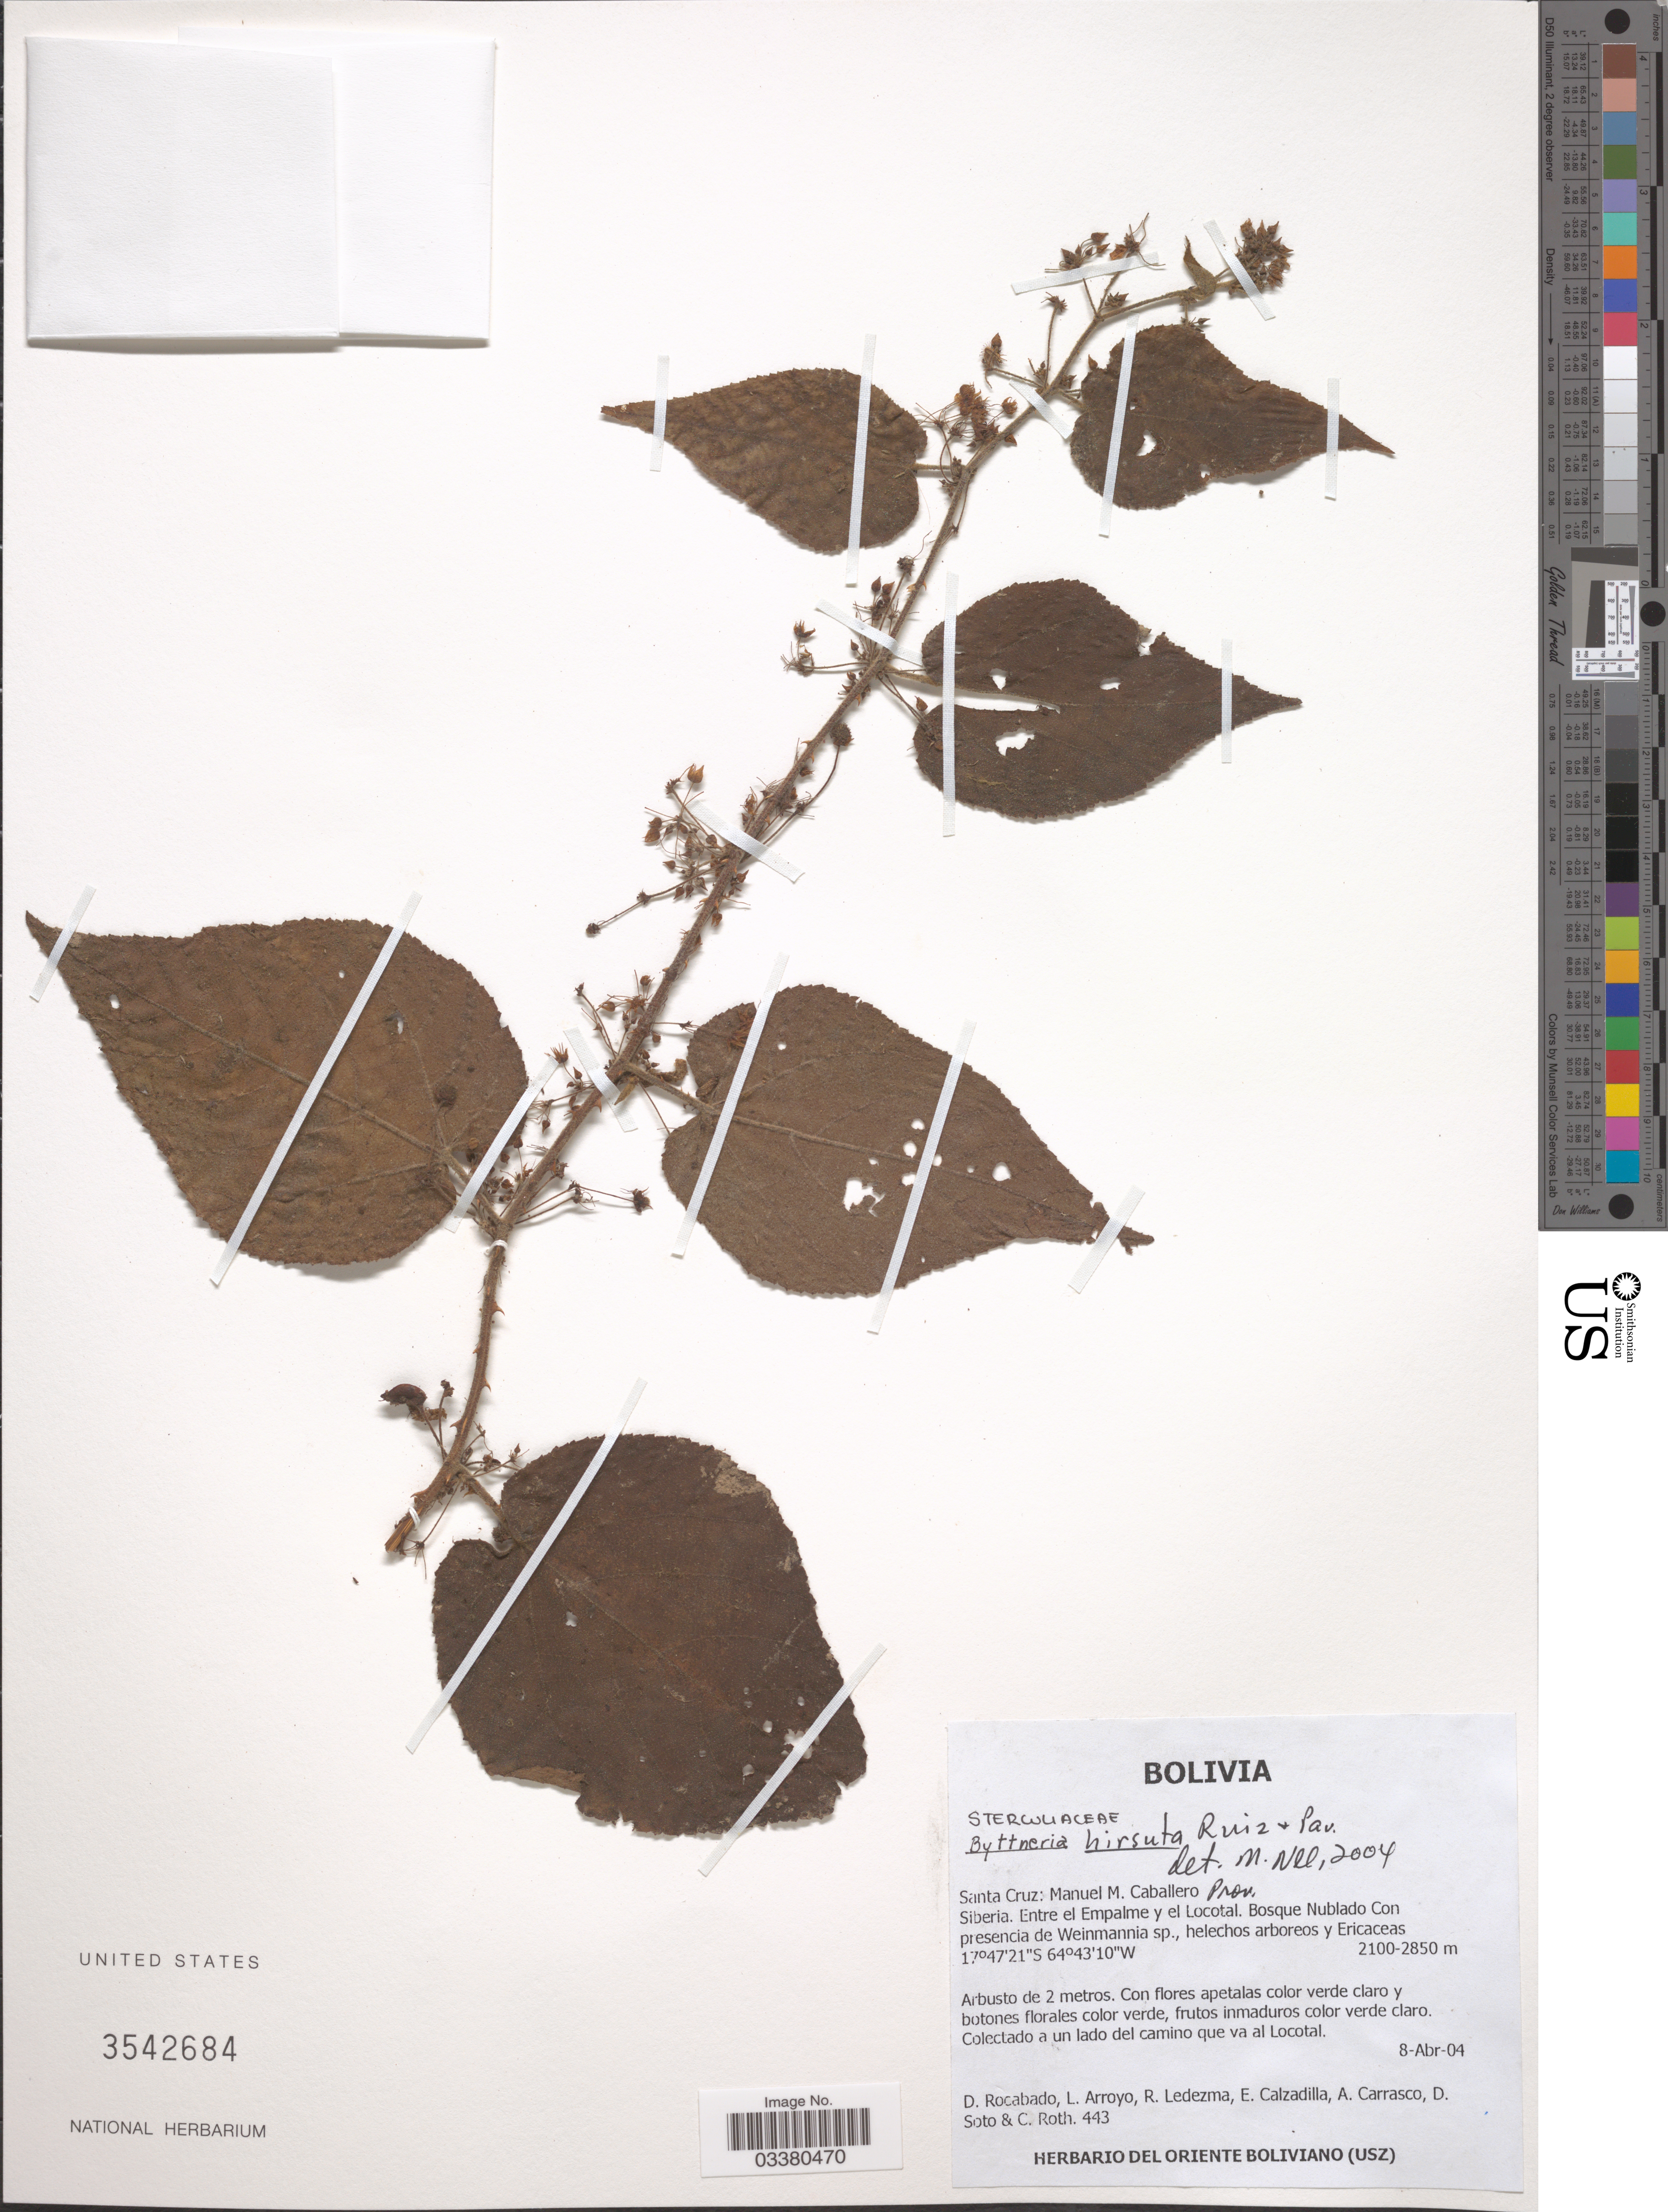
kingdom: Plantae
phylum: Tracheophyta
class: Magnoliopsida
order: Malvales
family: Malvaceae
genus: Byttneria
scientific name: Byttneria hirsuta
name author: Ruiz & Pav.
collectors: D. Rocabado, L. Arroyo, R. Ledezma, E. Calzadilla & et al.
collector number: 443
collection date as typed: Transcribed d/m/y: 8/4/4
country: Bolivia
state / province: Santa Cruz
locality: Manuel M. Caballero Prov. Siberia. Entre el Empalme y el Locotal.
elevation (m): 2100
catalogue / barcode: US 3542684